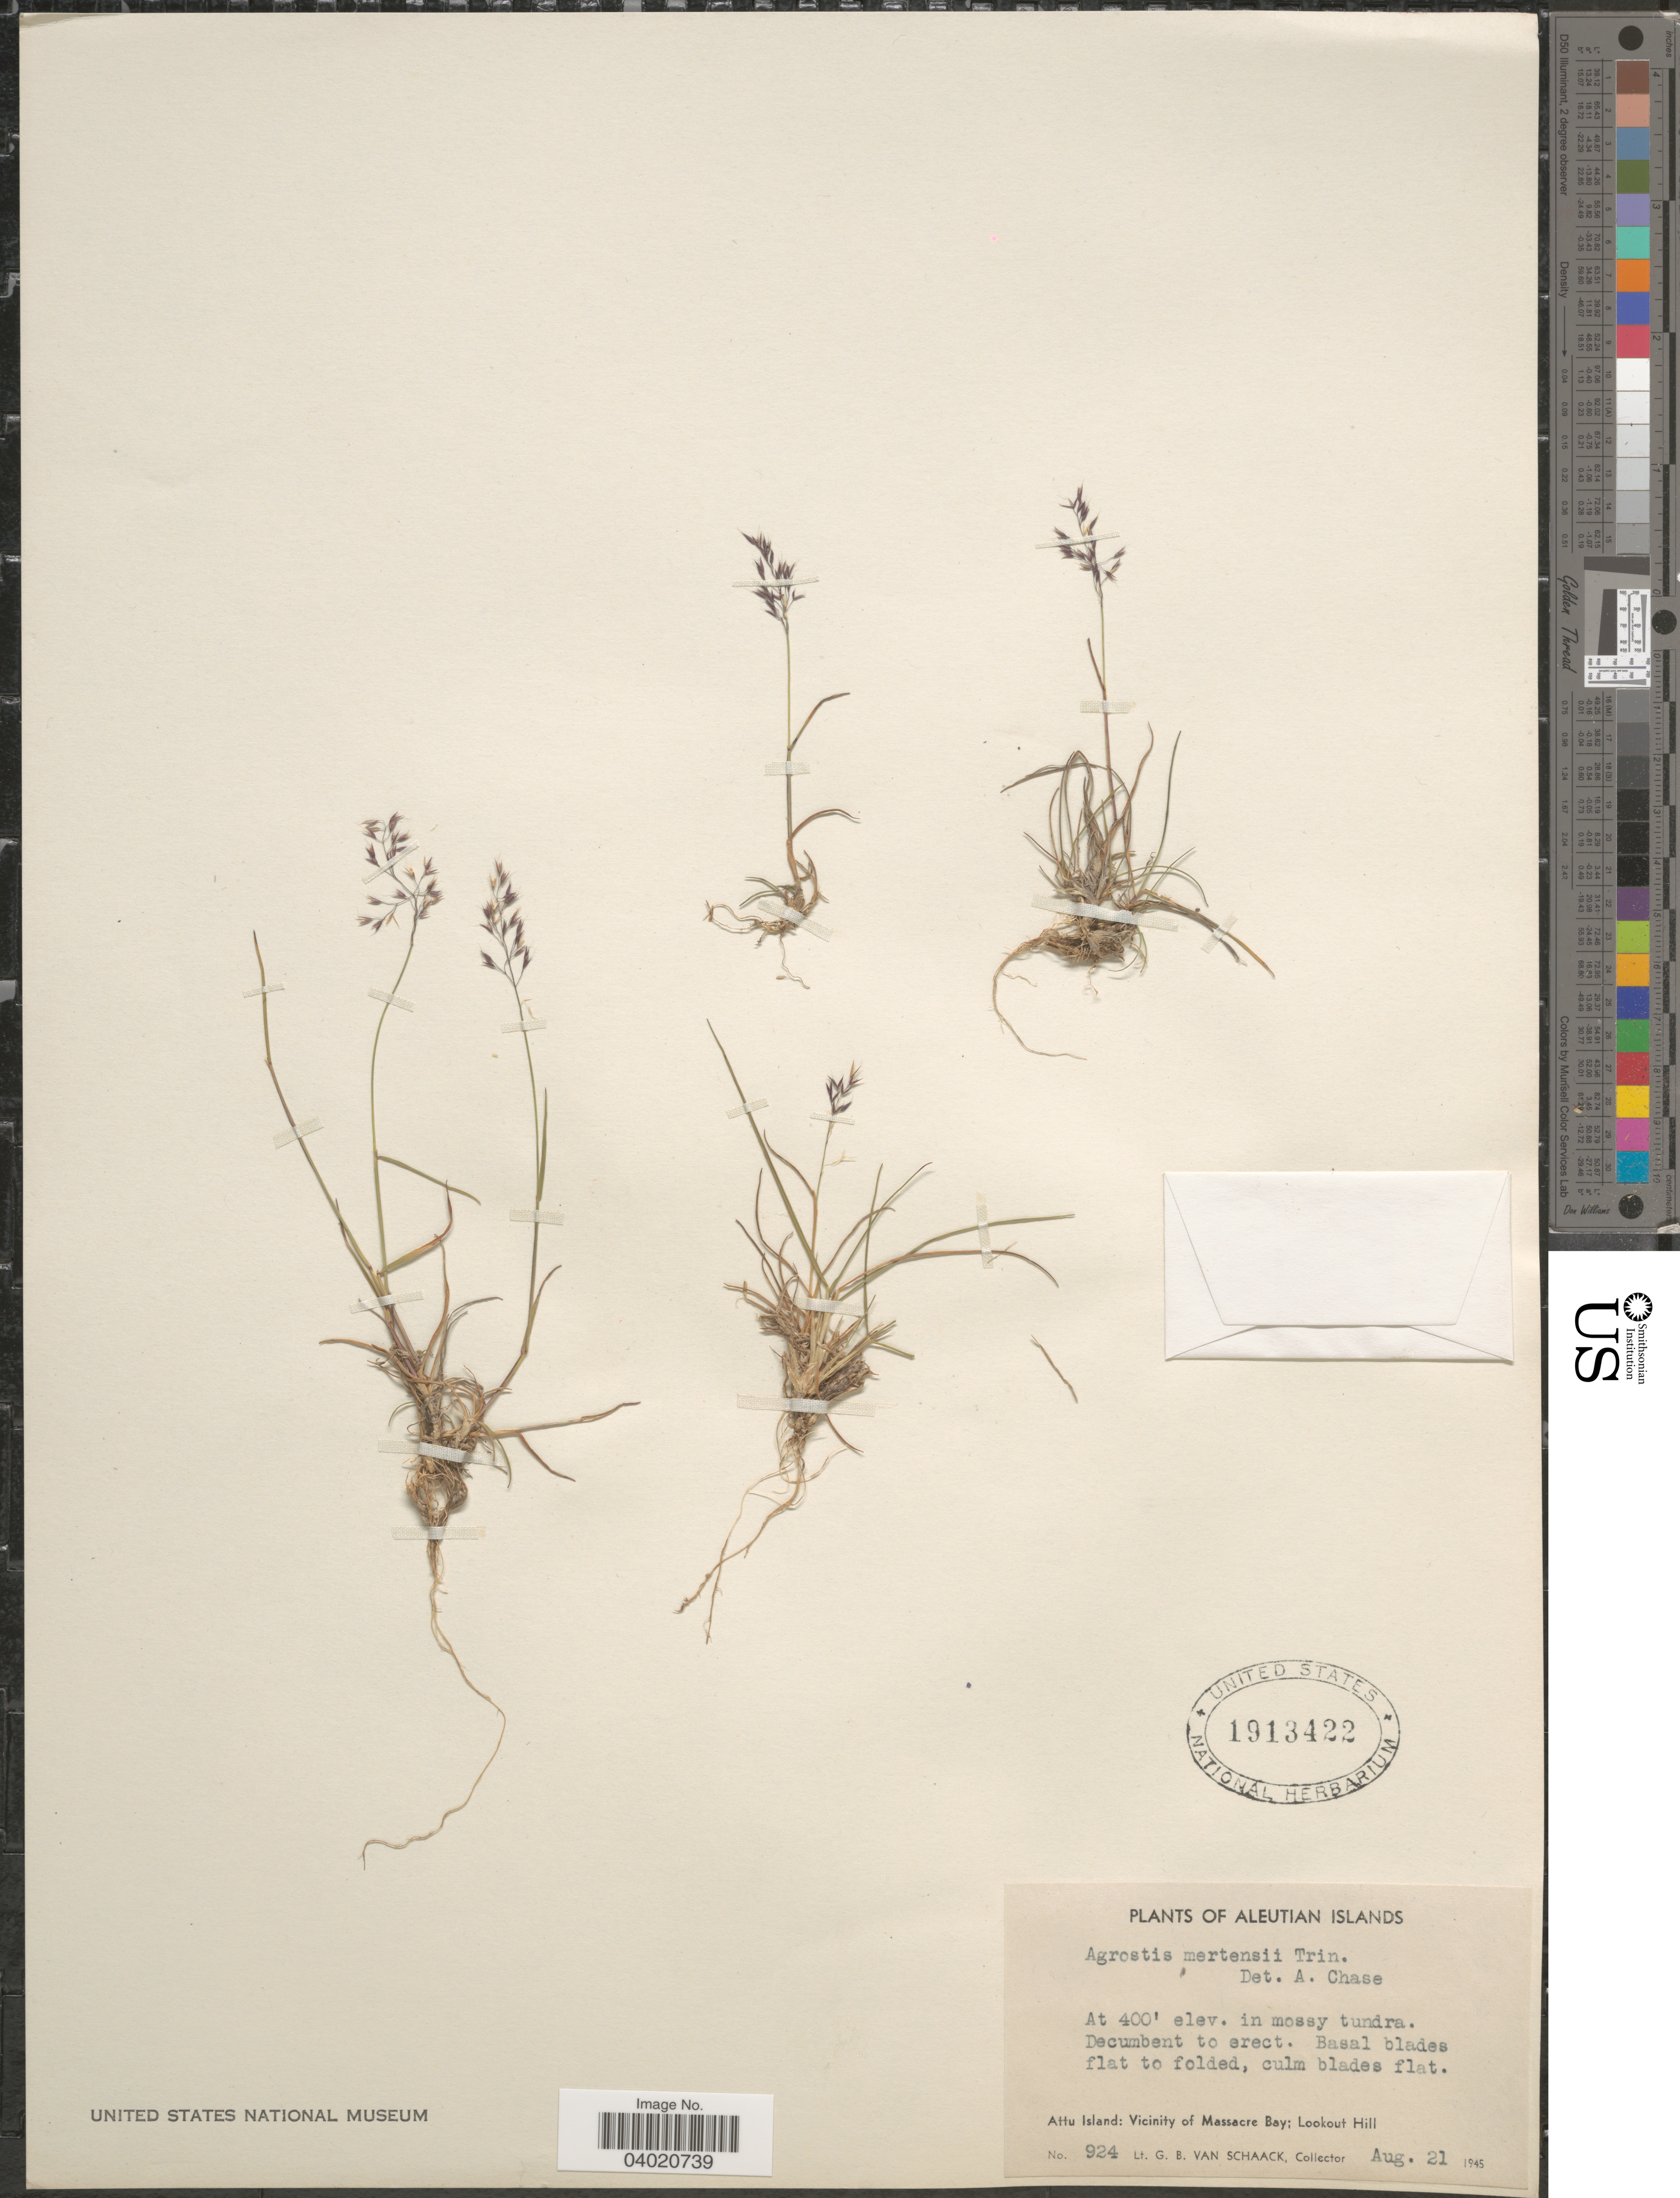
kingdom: Plantae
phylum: Tracheophyta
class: Liliopsida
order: Poales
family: Poaceae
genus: Agrostis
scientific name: Agrostis mertensii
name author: Trin.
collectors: G. Van Schaack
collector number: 924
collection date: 1945-08-21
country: United States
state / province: Alaska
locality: Aleutian Islands. Attu Island: Vicinity of Massacre Bay; Lookout Hill.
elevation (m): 122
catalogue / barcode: US 1913422